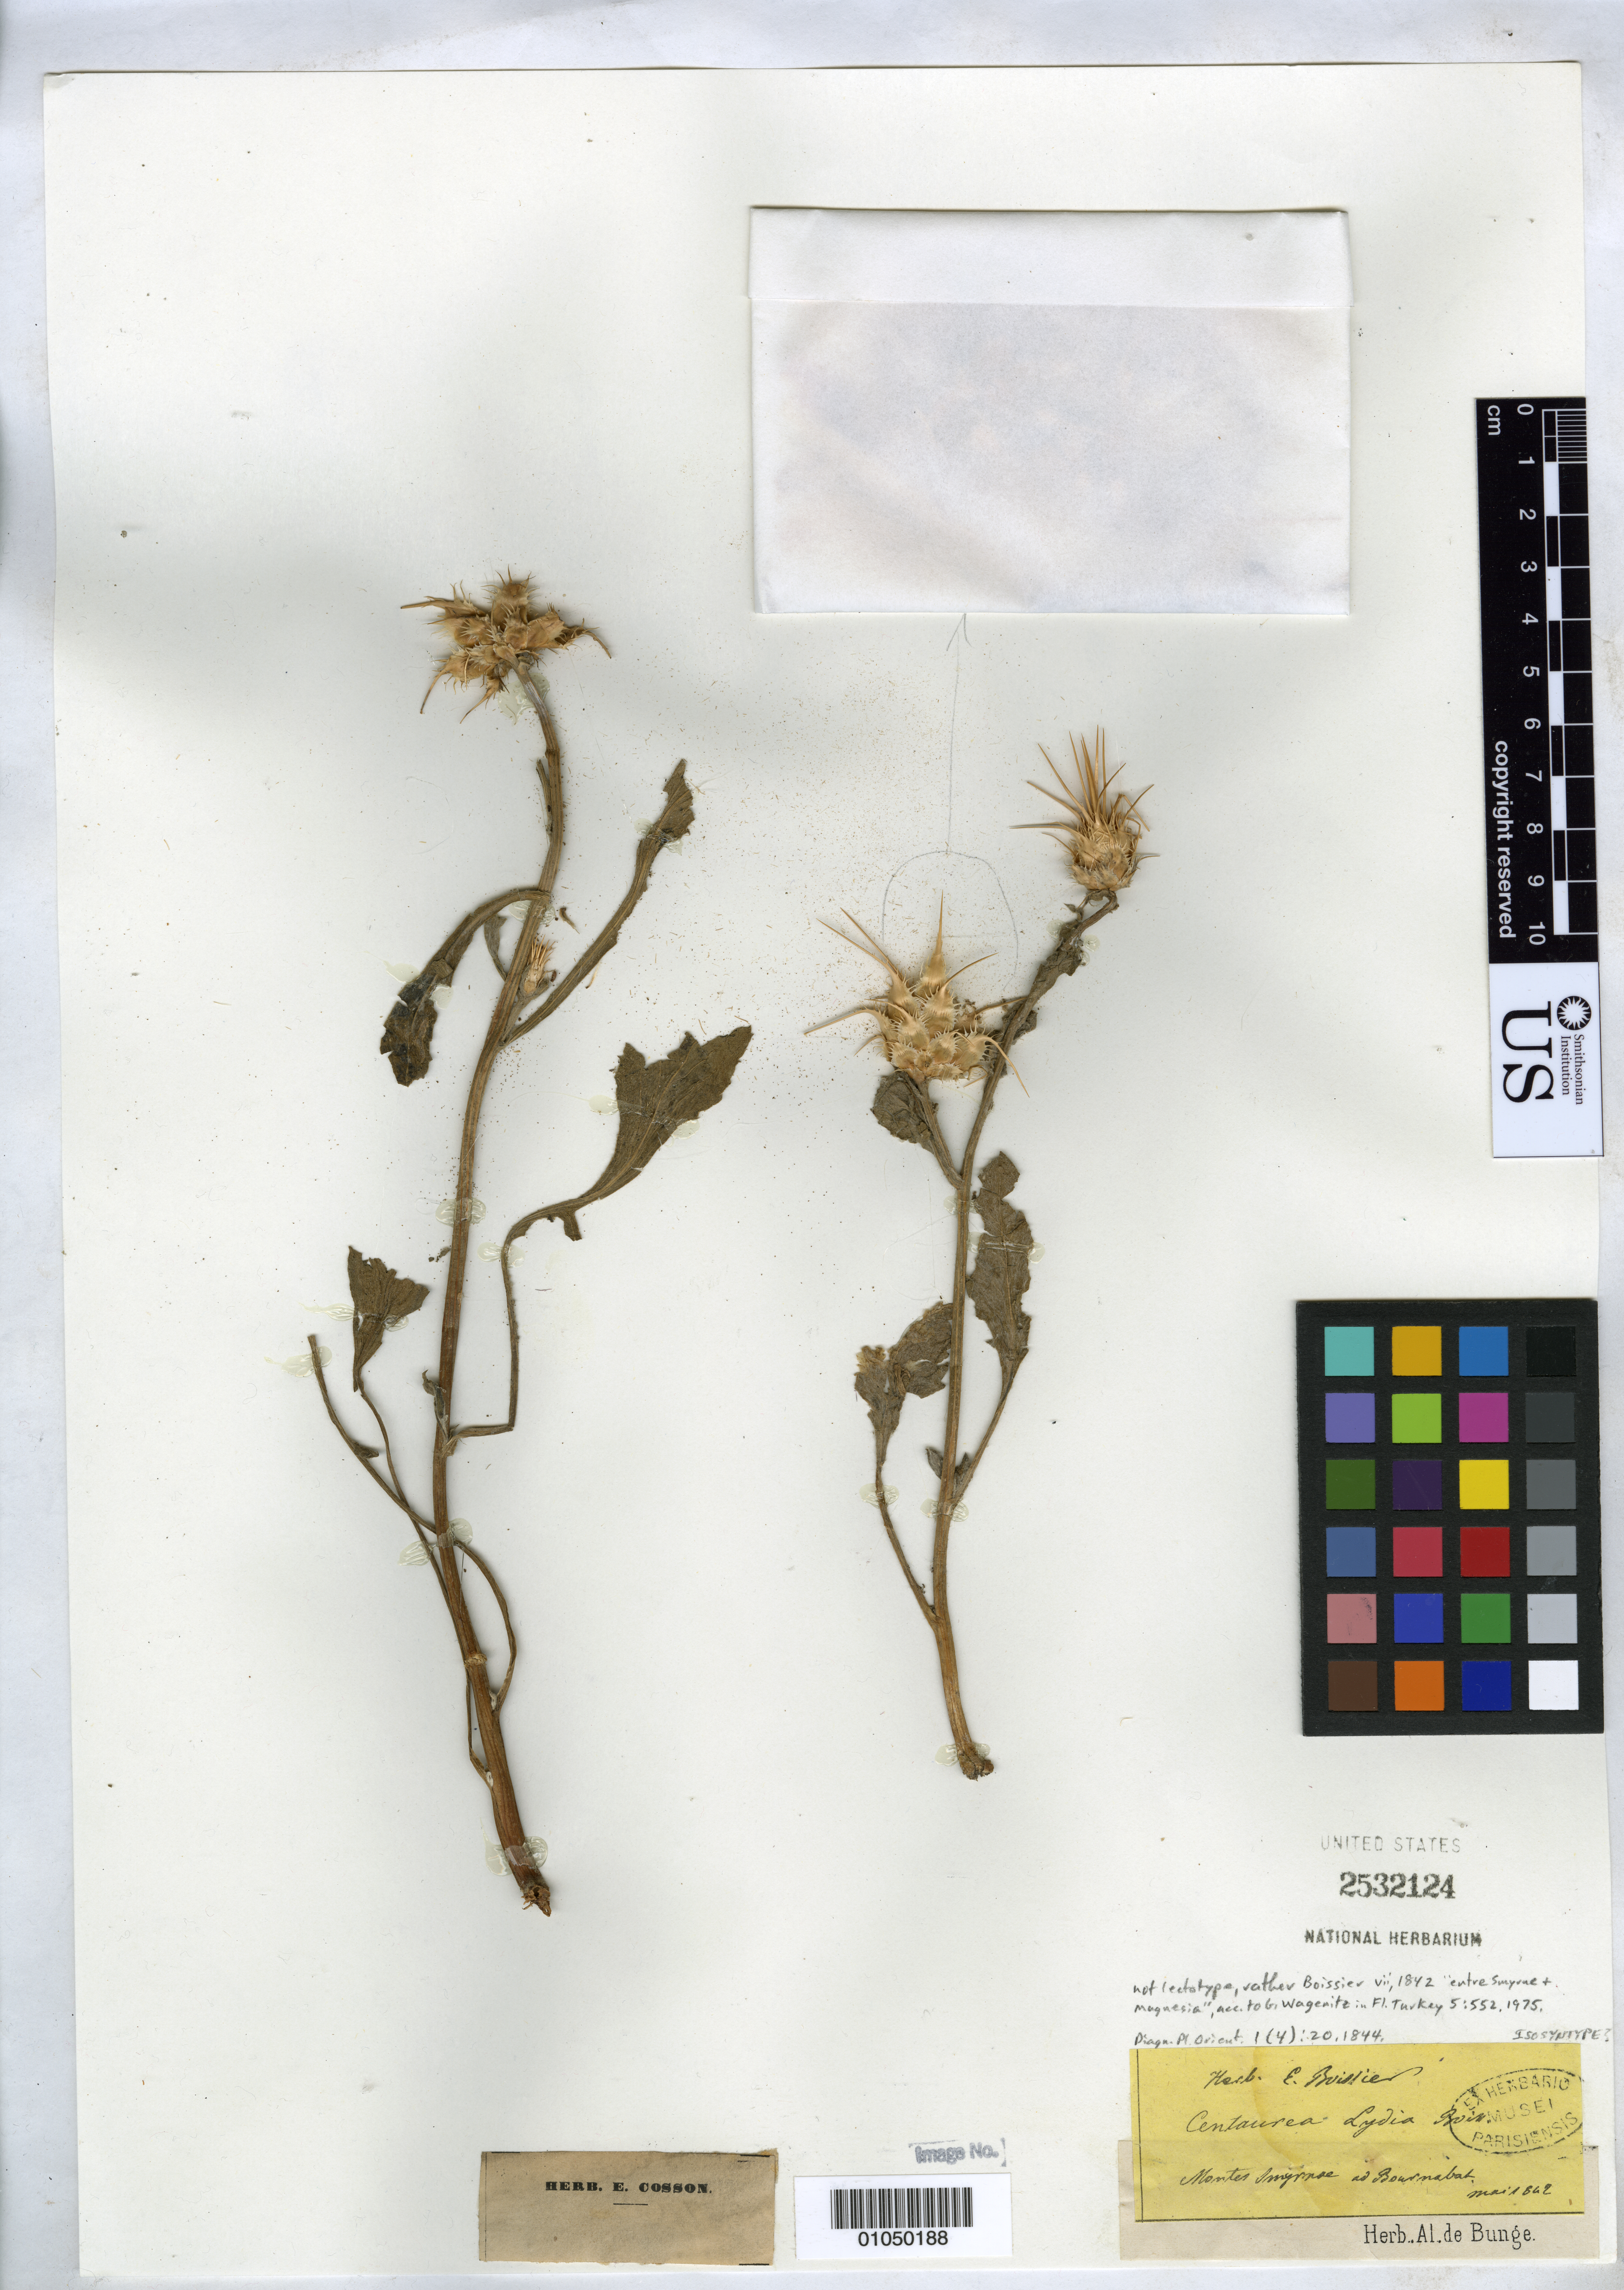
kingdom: Plantae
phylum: Tracheophyta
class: Magnoliopsida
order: Asterales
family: Asteraceae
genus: Centaurea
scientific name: Centaurea lydia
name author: Boiss.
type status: Possible Syntype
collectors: P. Boissier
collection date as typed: May 1842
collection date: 1842-05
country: Turkey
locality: Montes Smyrnae ad Bournabat.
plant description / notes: Lectotype collection is Boissier s.n. [Jul. 1842, entre Smyrne & Magnesia] as designated by G. Wagenitz in Fl. Turkey 5: 552 (1975).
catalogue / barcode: US 2532124